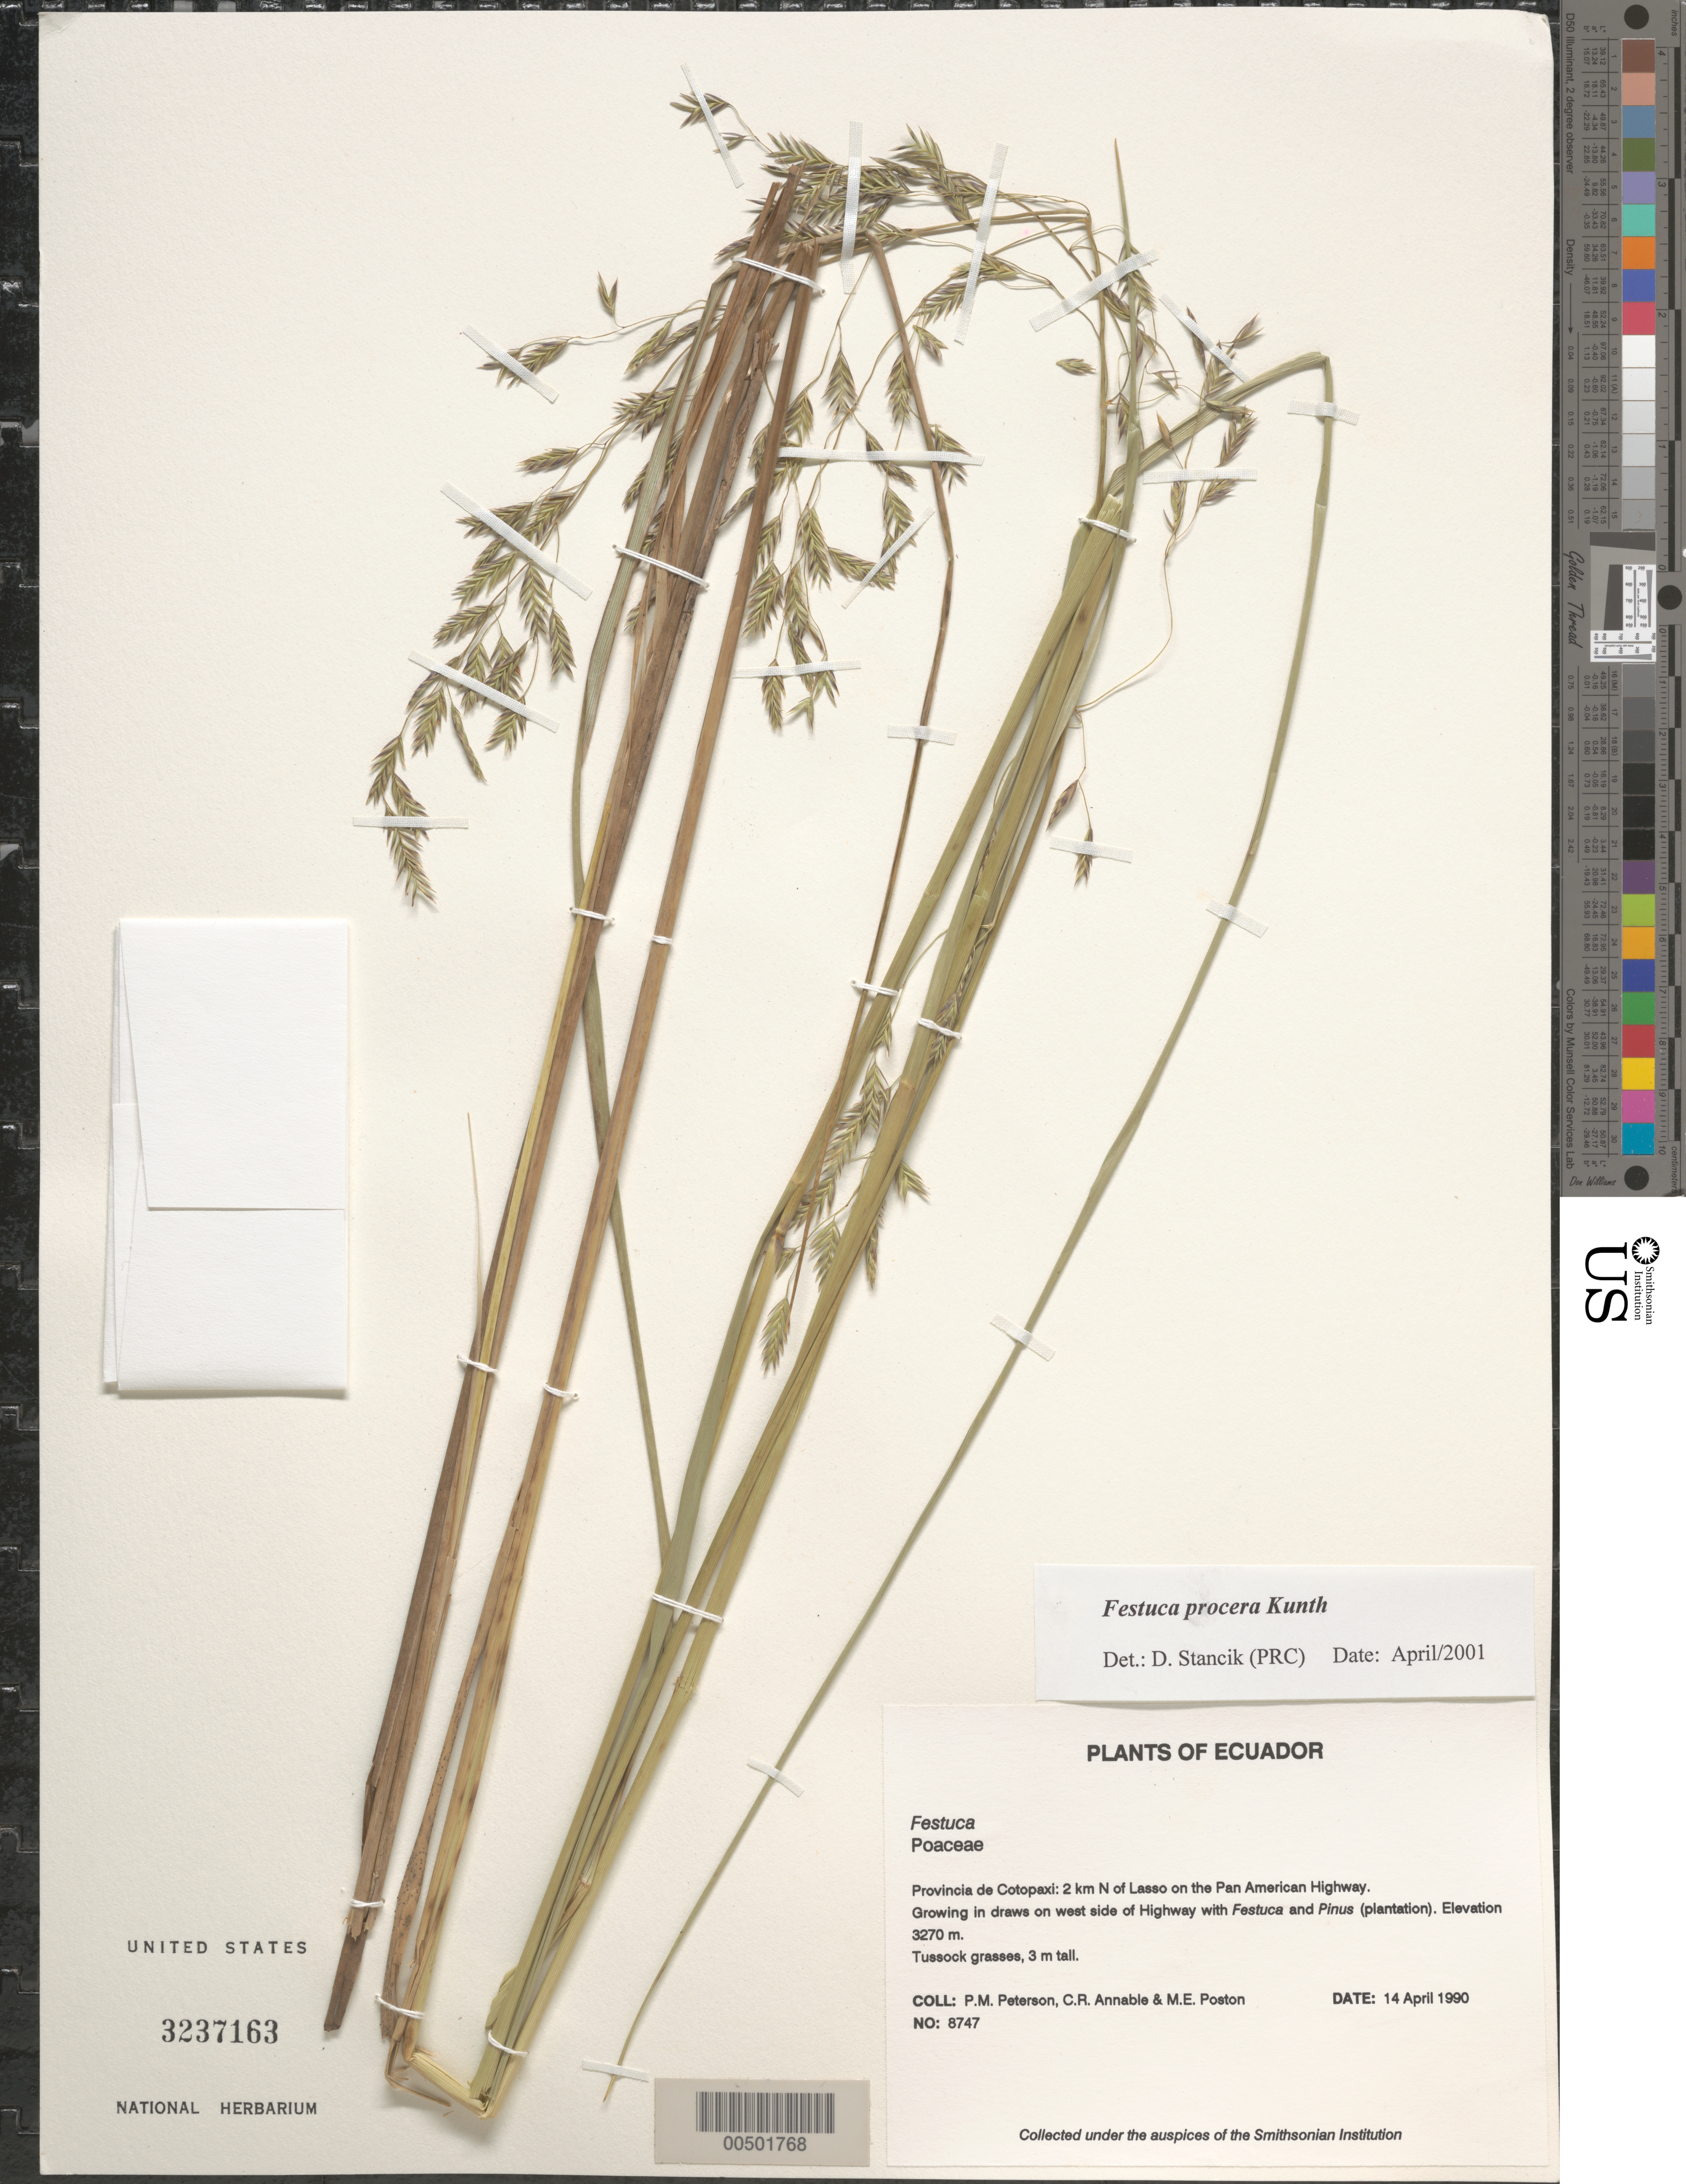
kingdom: Plantae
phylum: Tracheophyta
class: Liliopsida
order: Poales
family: Poaceae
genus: Festuca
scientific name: Festuca procera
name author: Kunth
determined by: Stancik, D.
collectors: P. M. Peterson, C. R. Annable & M. Poston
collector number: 08747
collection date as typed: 14 Apr 1990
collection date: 1990-04-14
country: Ecuador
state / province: Cotopaxi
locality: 2 km N of Lasso on the Pan American Highway.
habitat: Growing in draws on west side of Highway with Festuca and Pinus (plantation).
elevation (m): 3270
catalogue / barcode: US 3237163